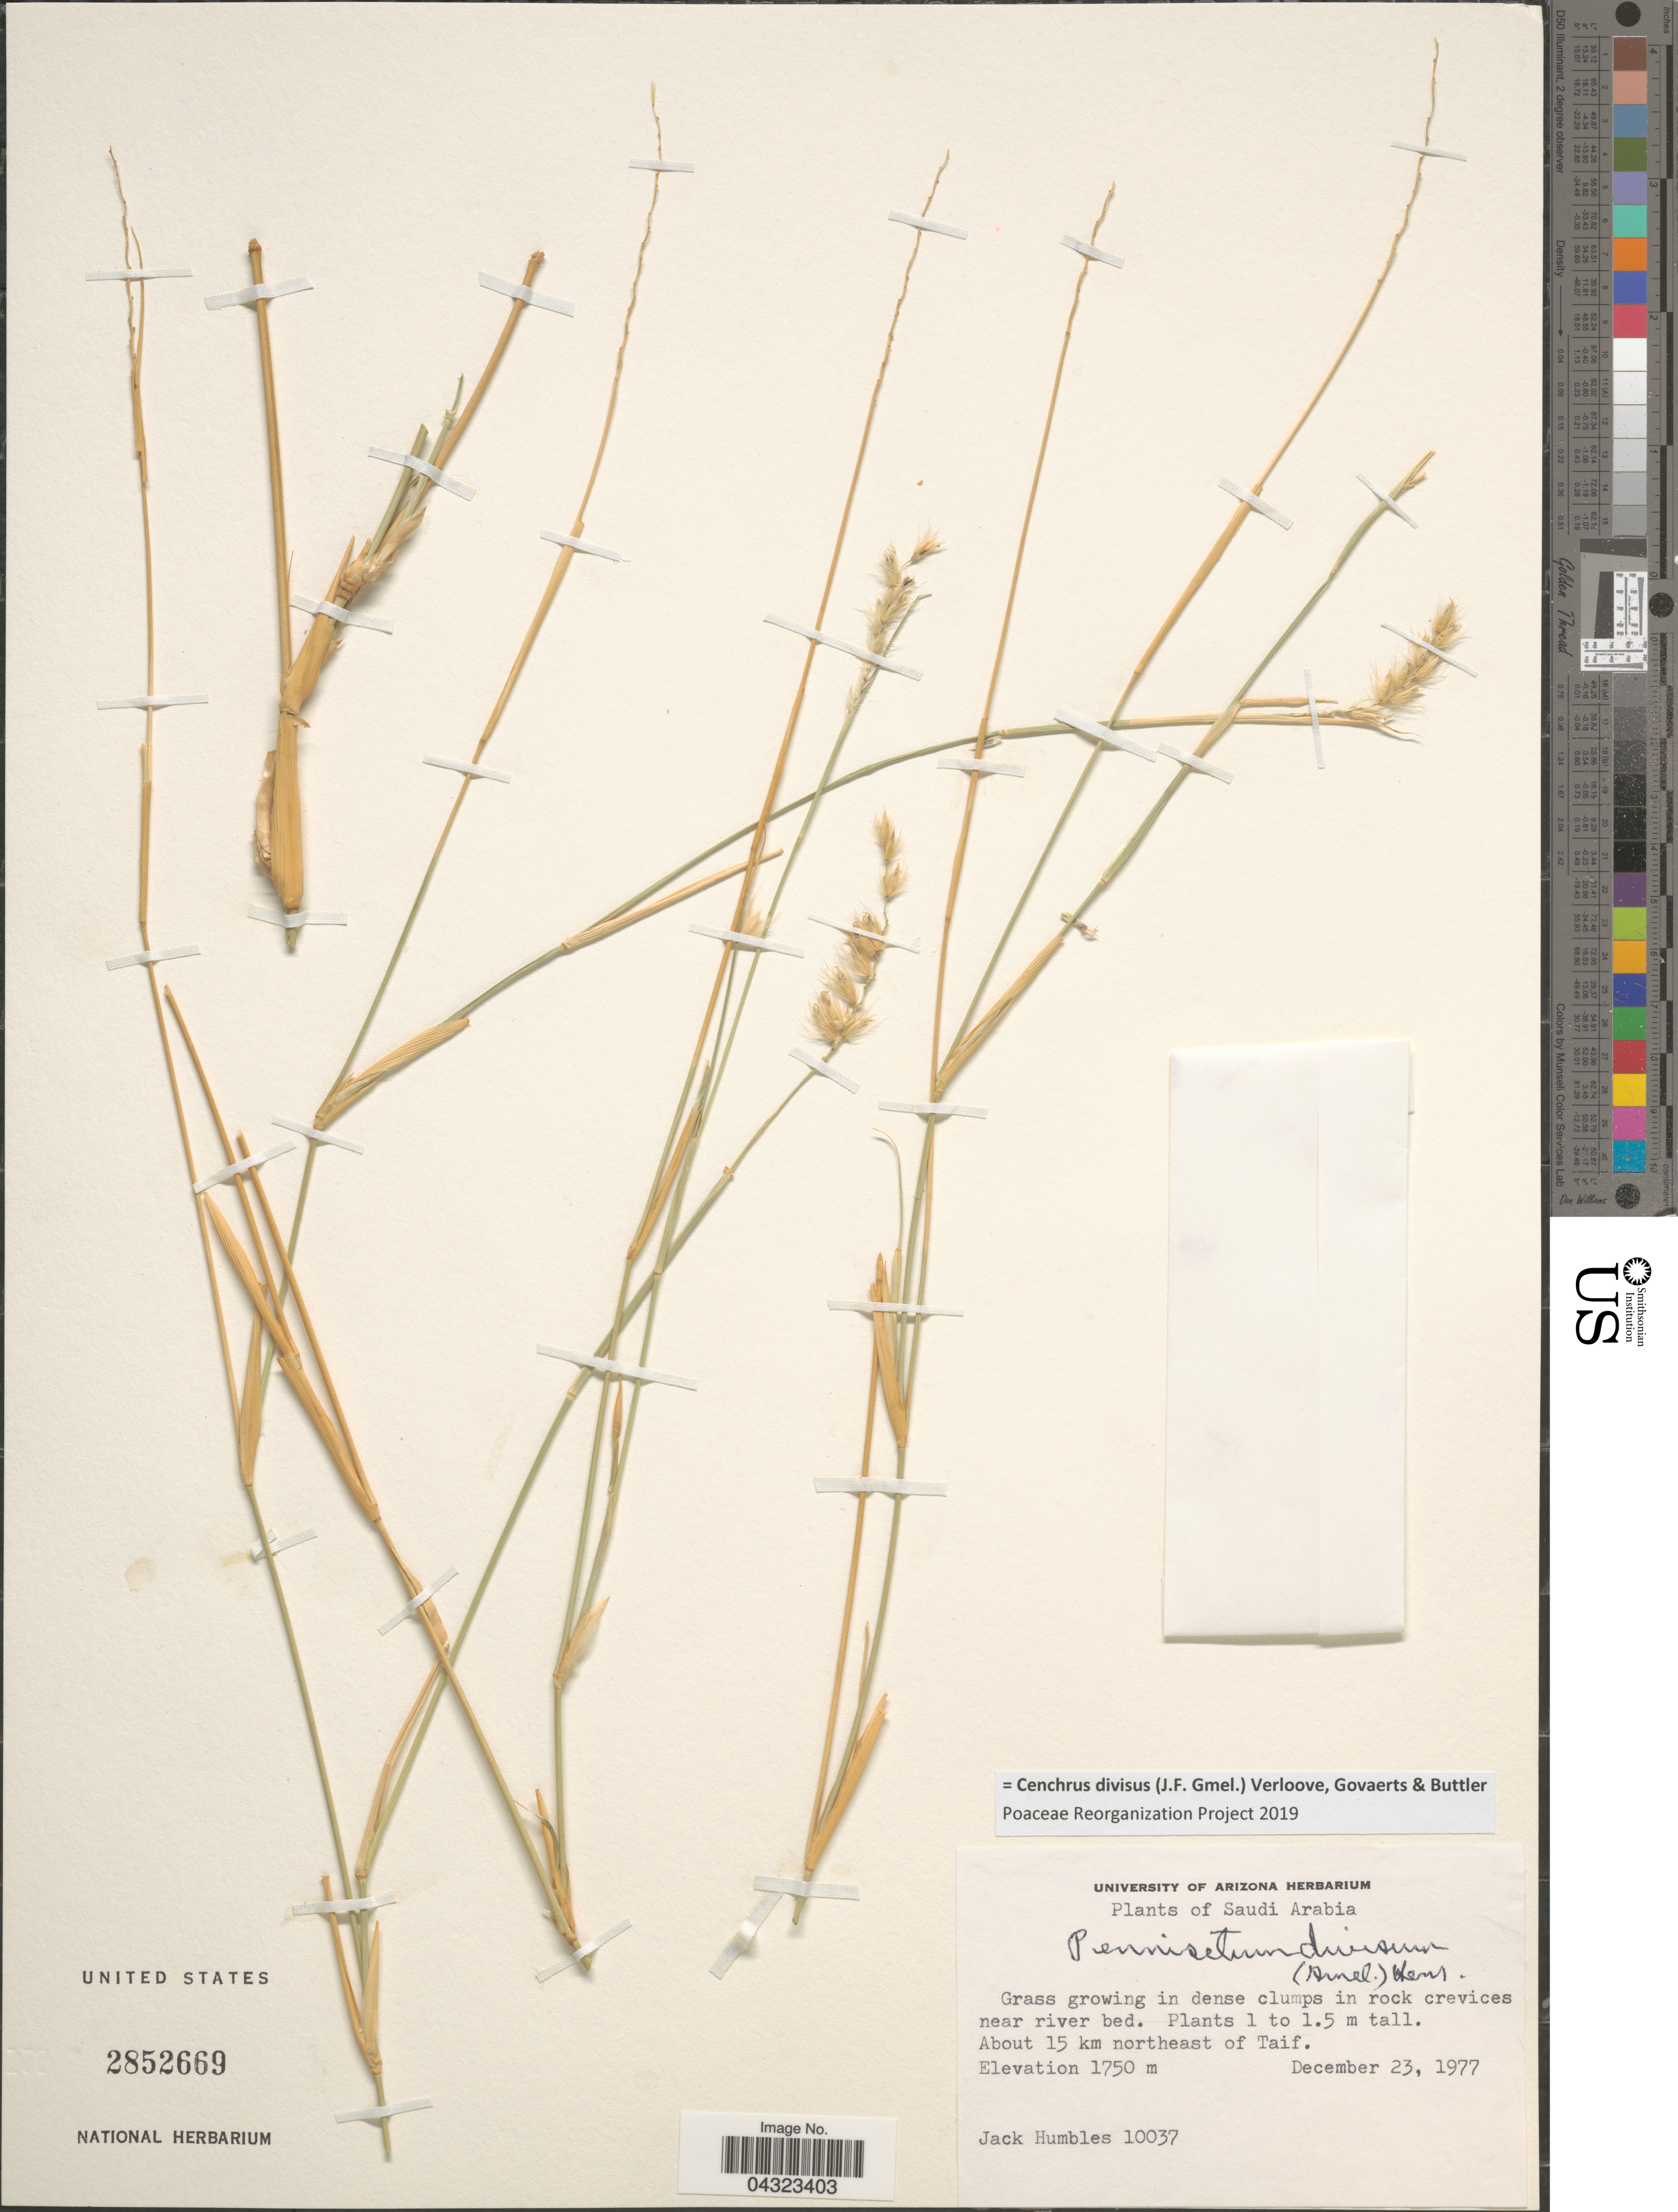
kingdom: Plantae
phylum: Tracheophyta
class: Liliopsida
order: Poales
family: Poaceae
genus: Cenchrus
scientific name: Cenchrus divisus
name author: (J.F. Gmel.) Verloove et al.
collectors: J. Humbles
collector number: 10037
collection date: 1977-12-23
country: Saudi Arabia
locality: In dense clumps in rock crevices near river bed. About 15 km northeast of Taif.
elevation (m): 1750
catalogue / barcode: US 2852669